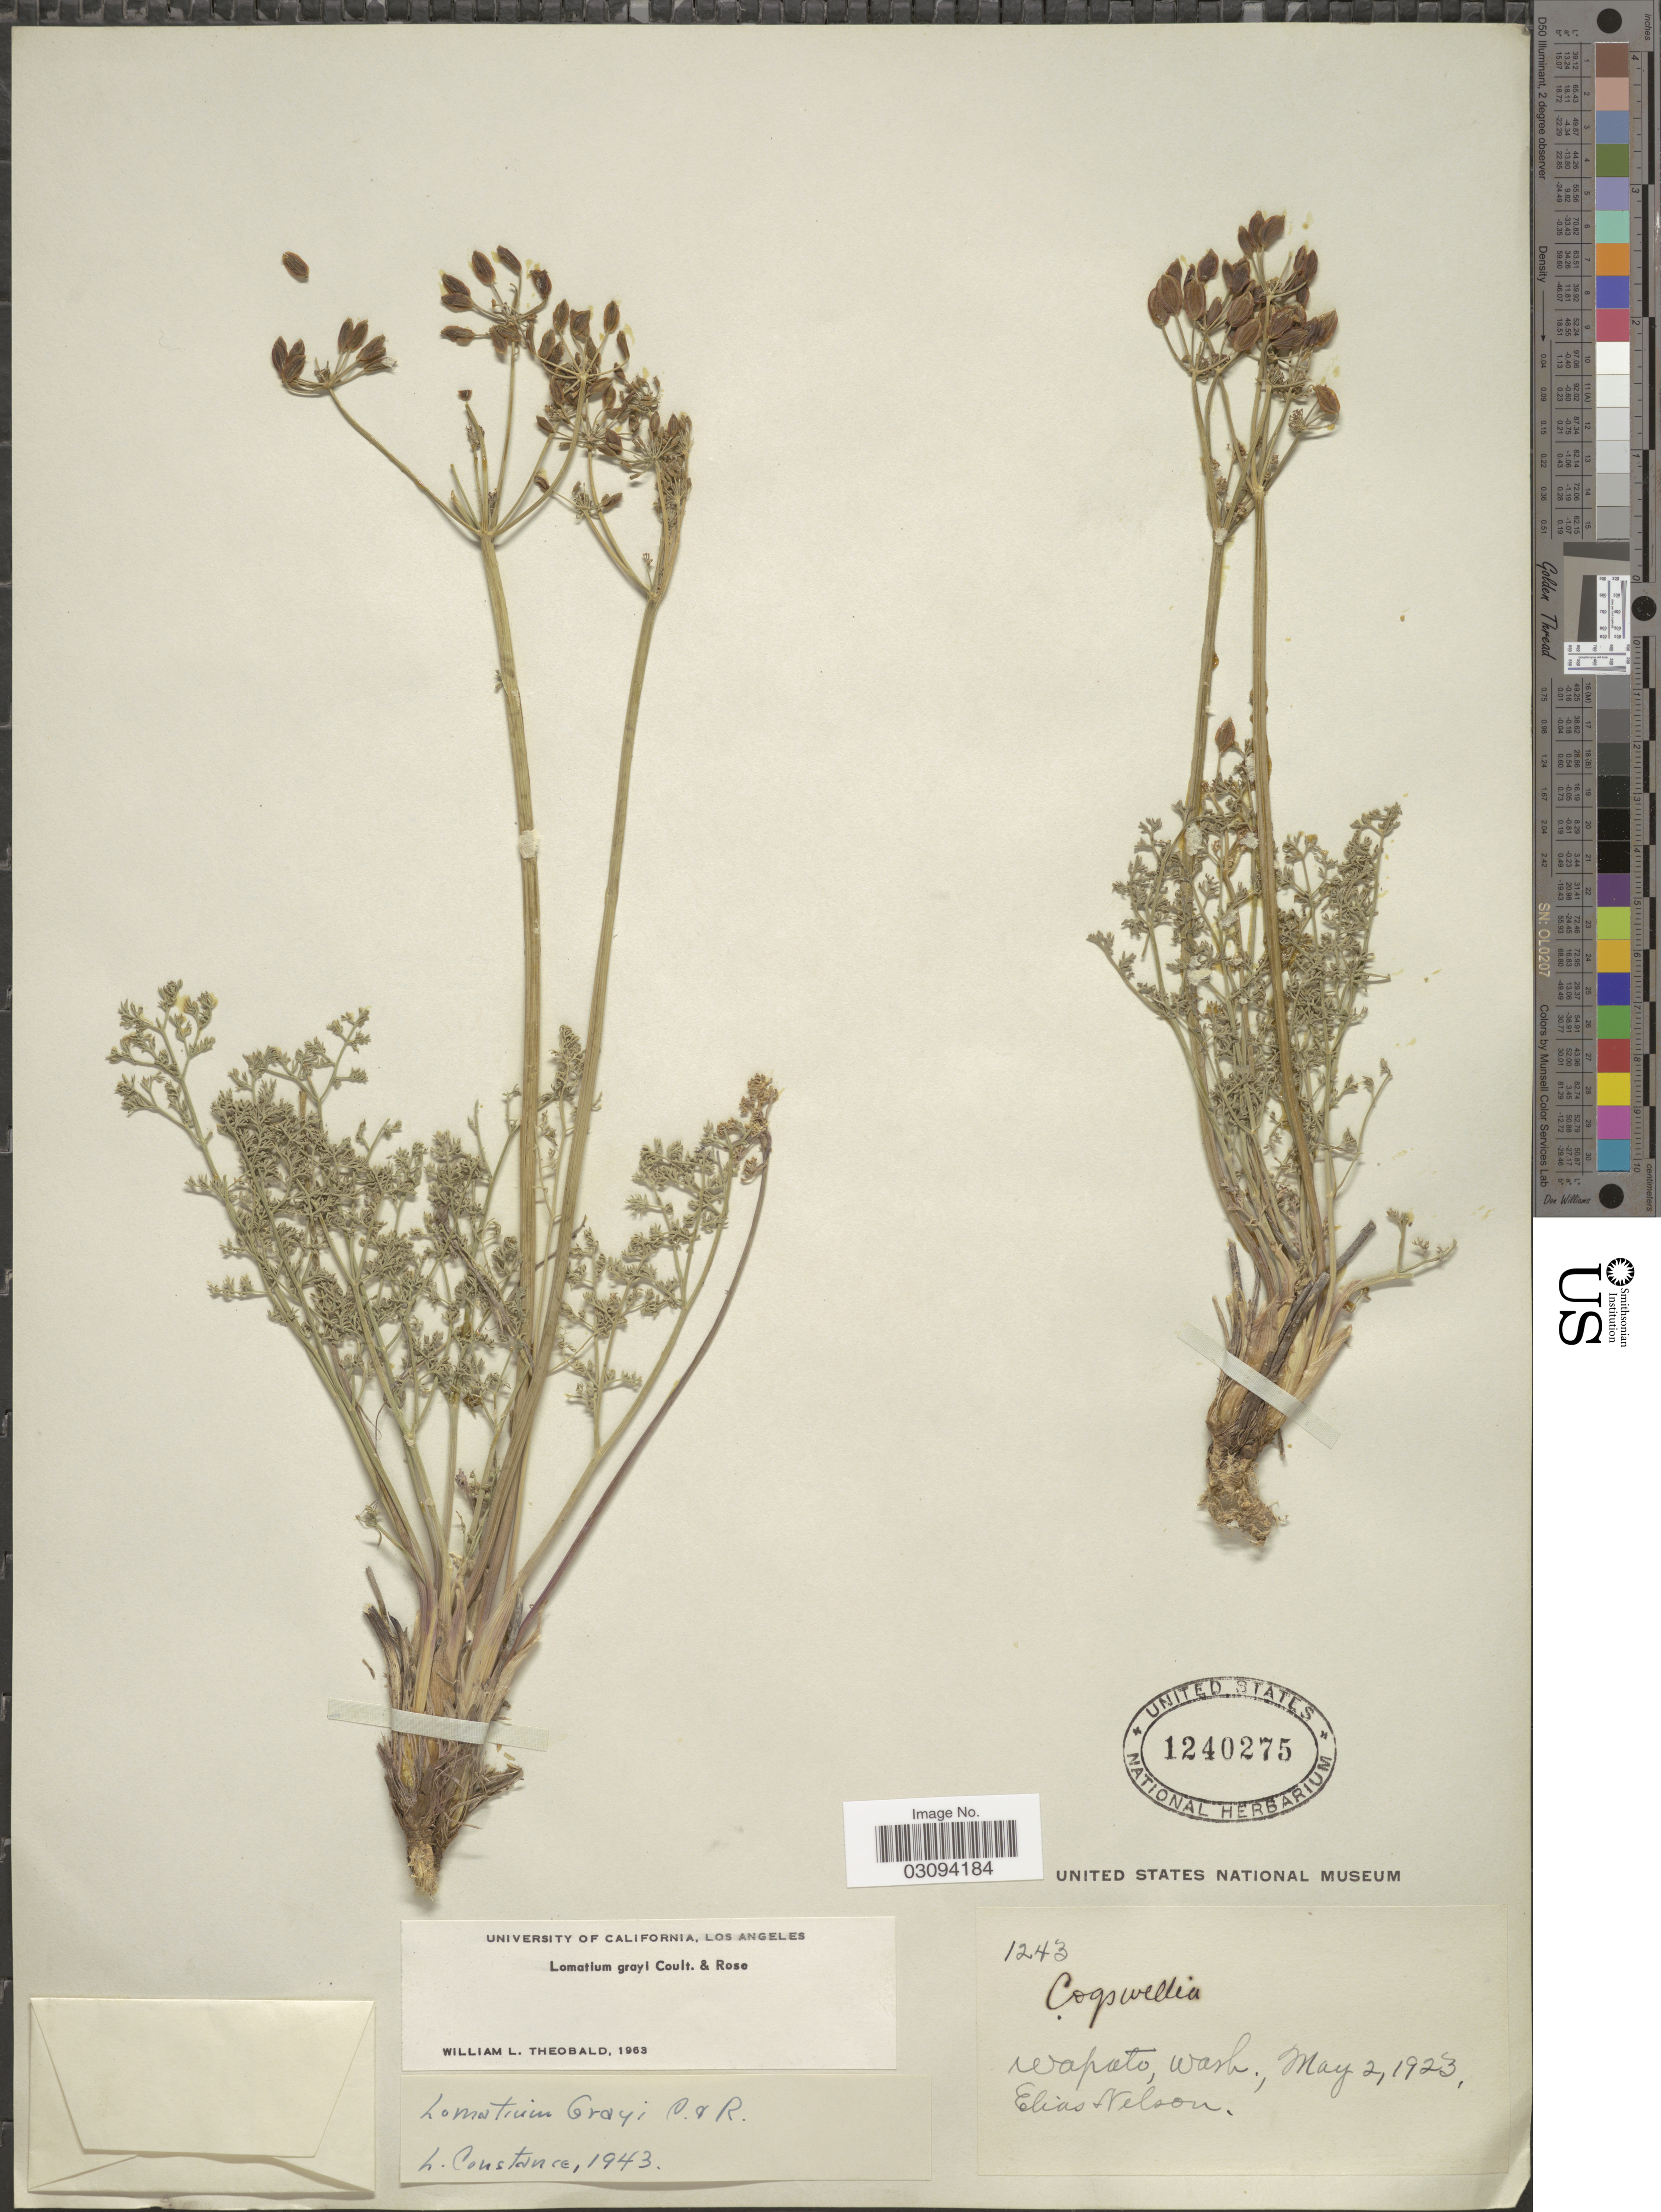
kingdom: Plantae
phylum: Tracheophyta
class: Magnoliopsida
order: Apiales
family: Apiaceae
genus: Lomatium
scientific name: Lomatium grayi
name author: (J.M. Coult. & Rose) J.M. Coult. & Rose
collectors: E. Nelson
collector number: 1243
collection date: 1923-05-02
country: United States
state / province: Washington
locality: Wapato, Wash.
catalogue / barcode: US 1240275